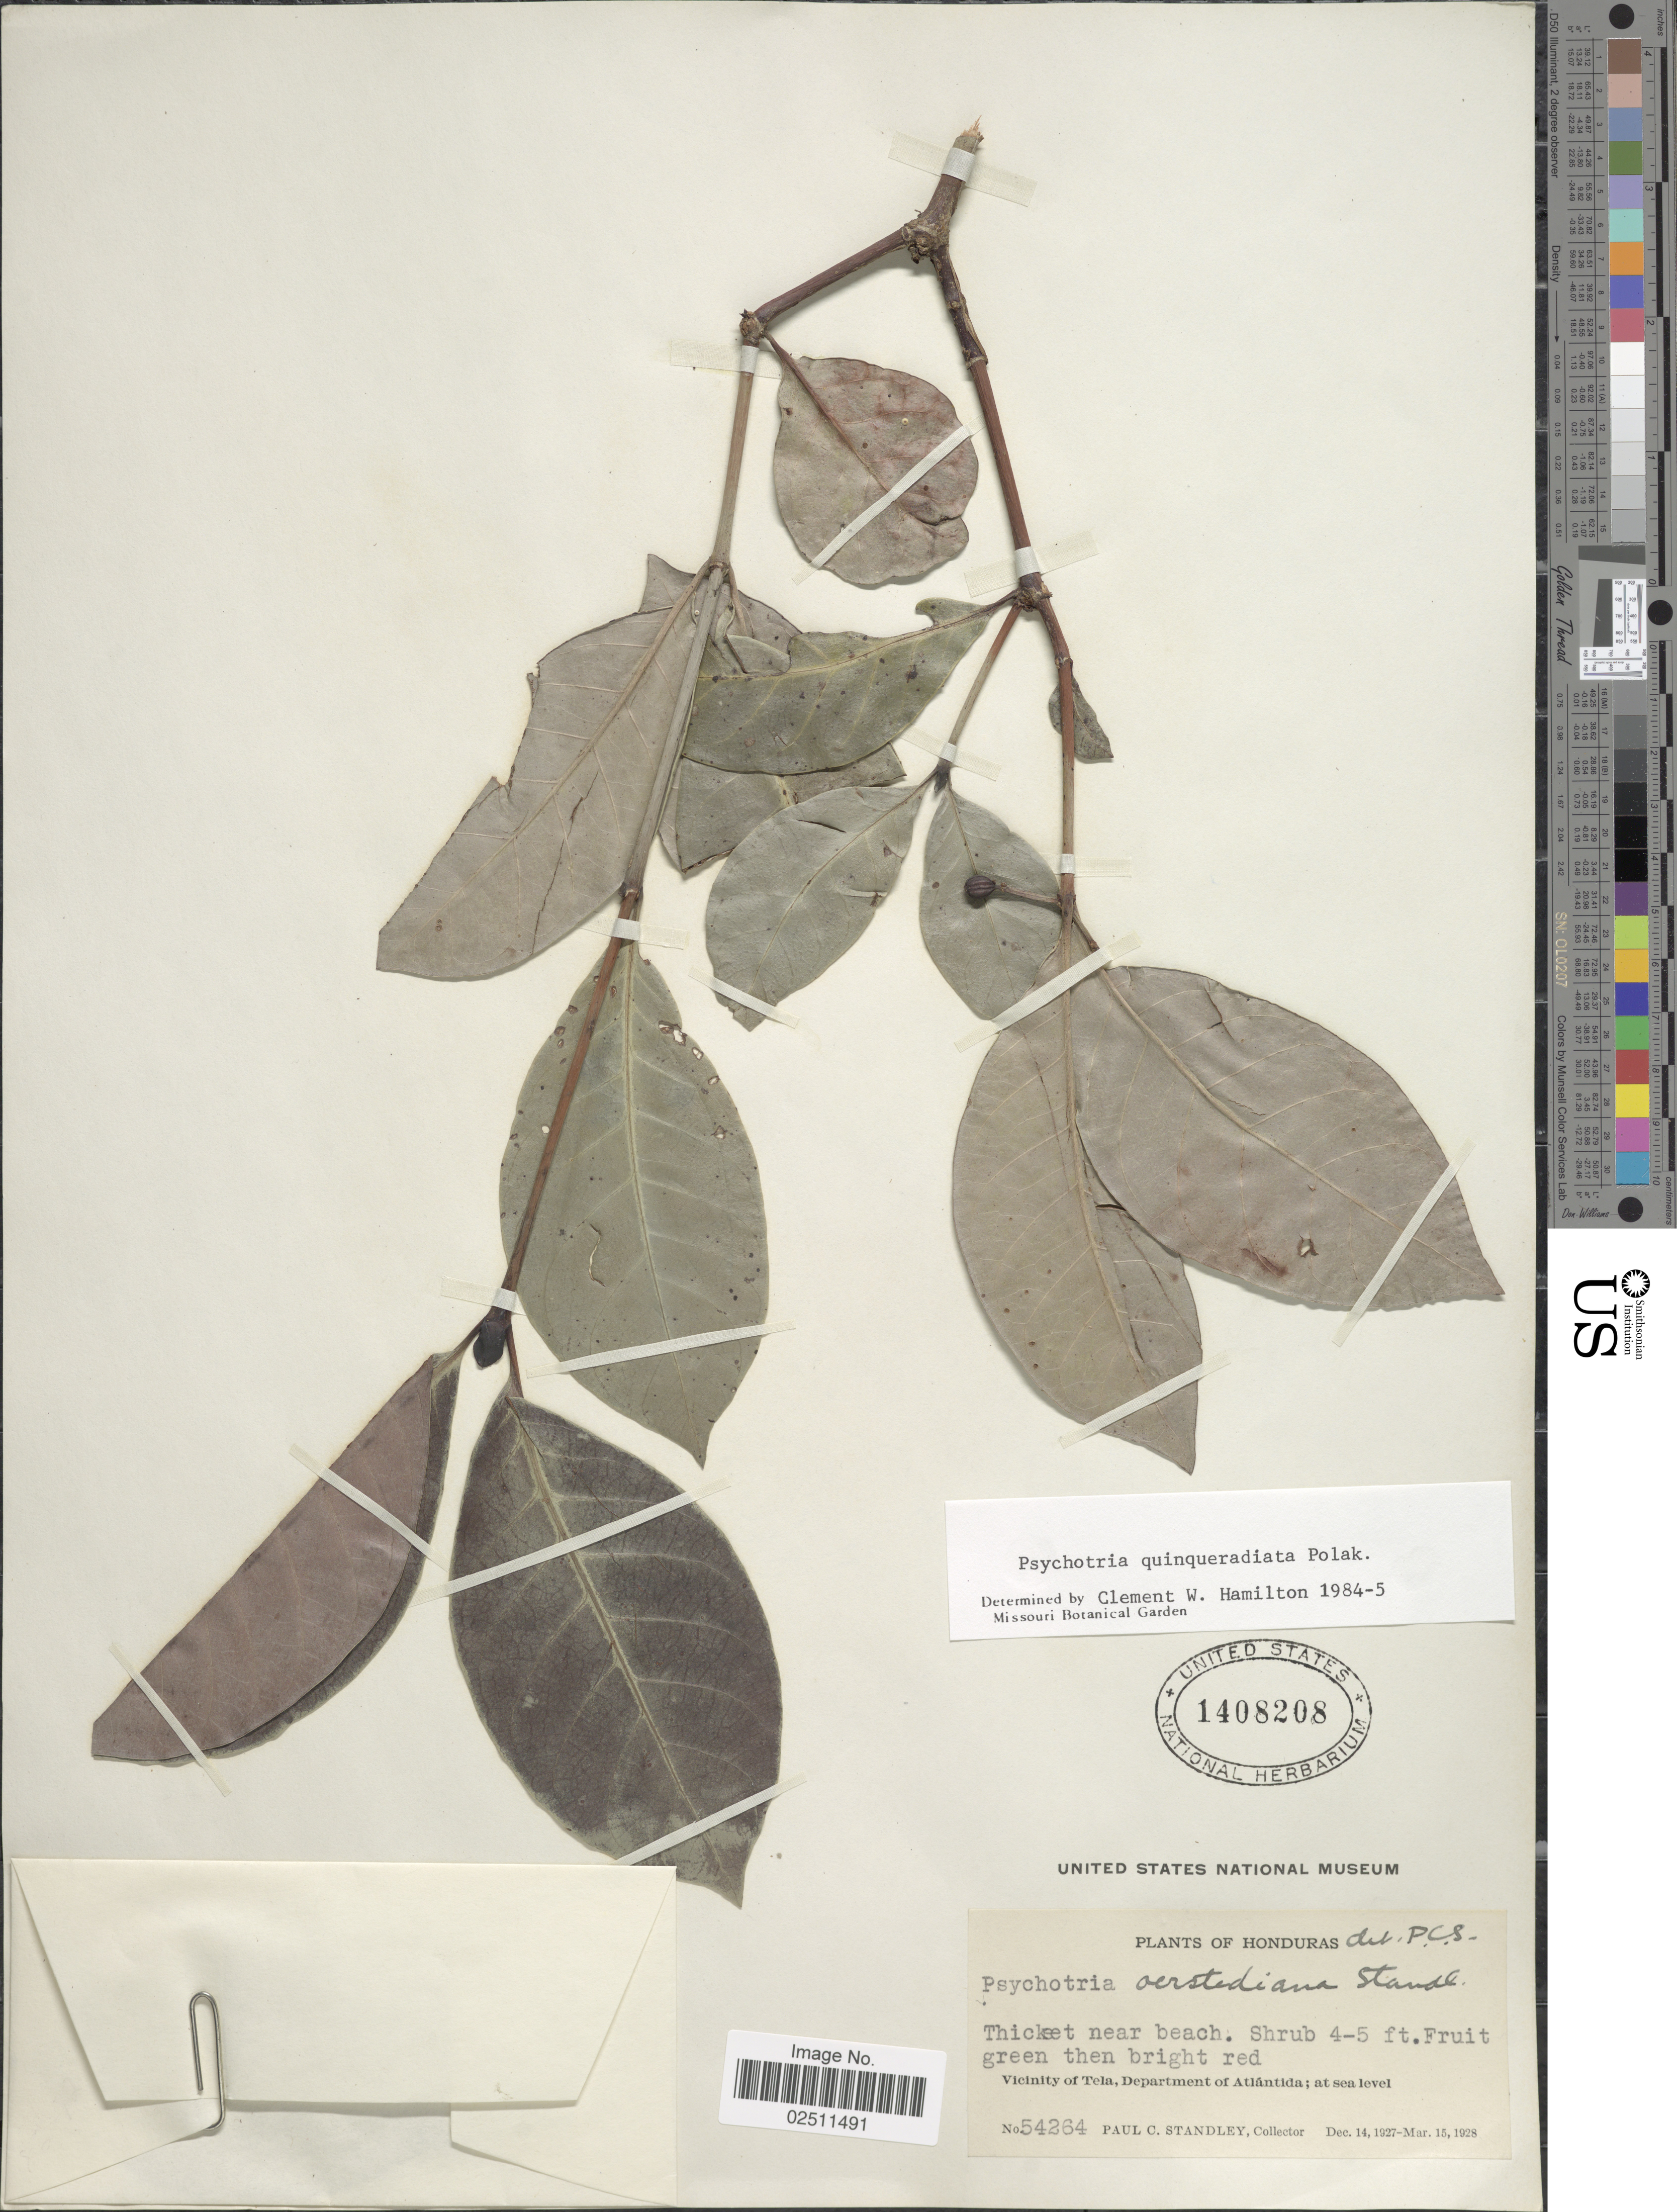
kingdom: Plantae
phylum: Tracheophyta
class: Magnoliopsida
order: Gentianales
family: Rubiaceae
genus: Psychotria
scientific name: Psychotria quinqueradiata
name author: Pol.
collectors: P. C. Standley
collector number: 54264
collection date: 1927-12-14/1928-03-15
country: Honduras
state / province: Atlántida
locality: Vicinity of Tela, Department of Atlantida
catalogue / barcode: US 1408208